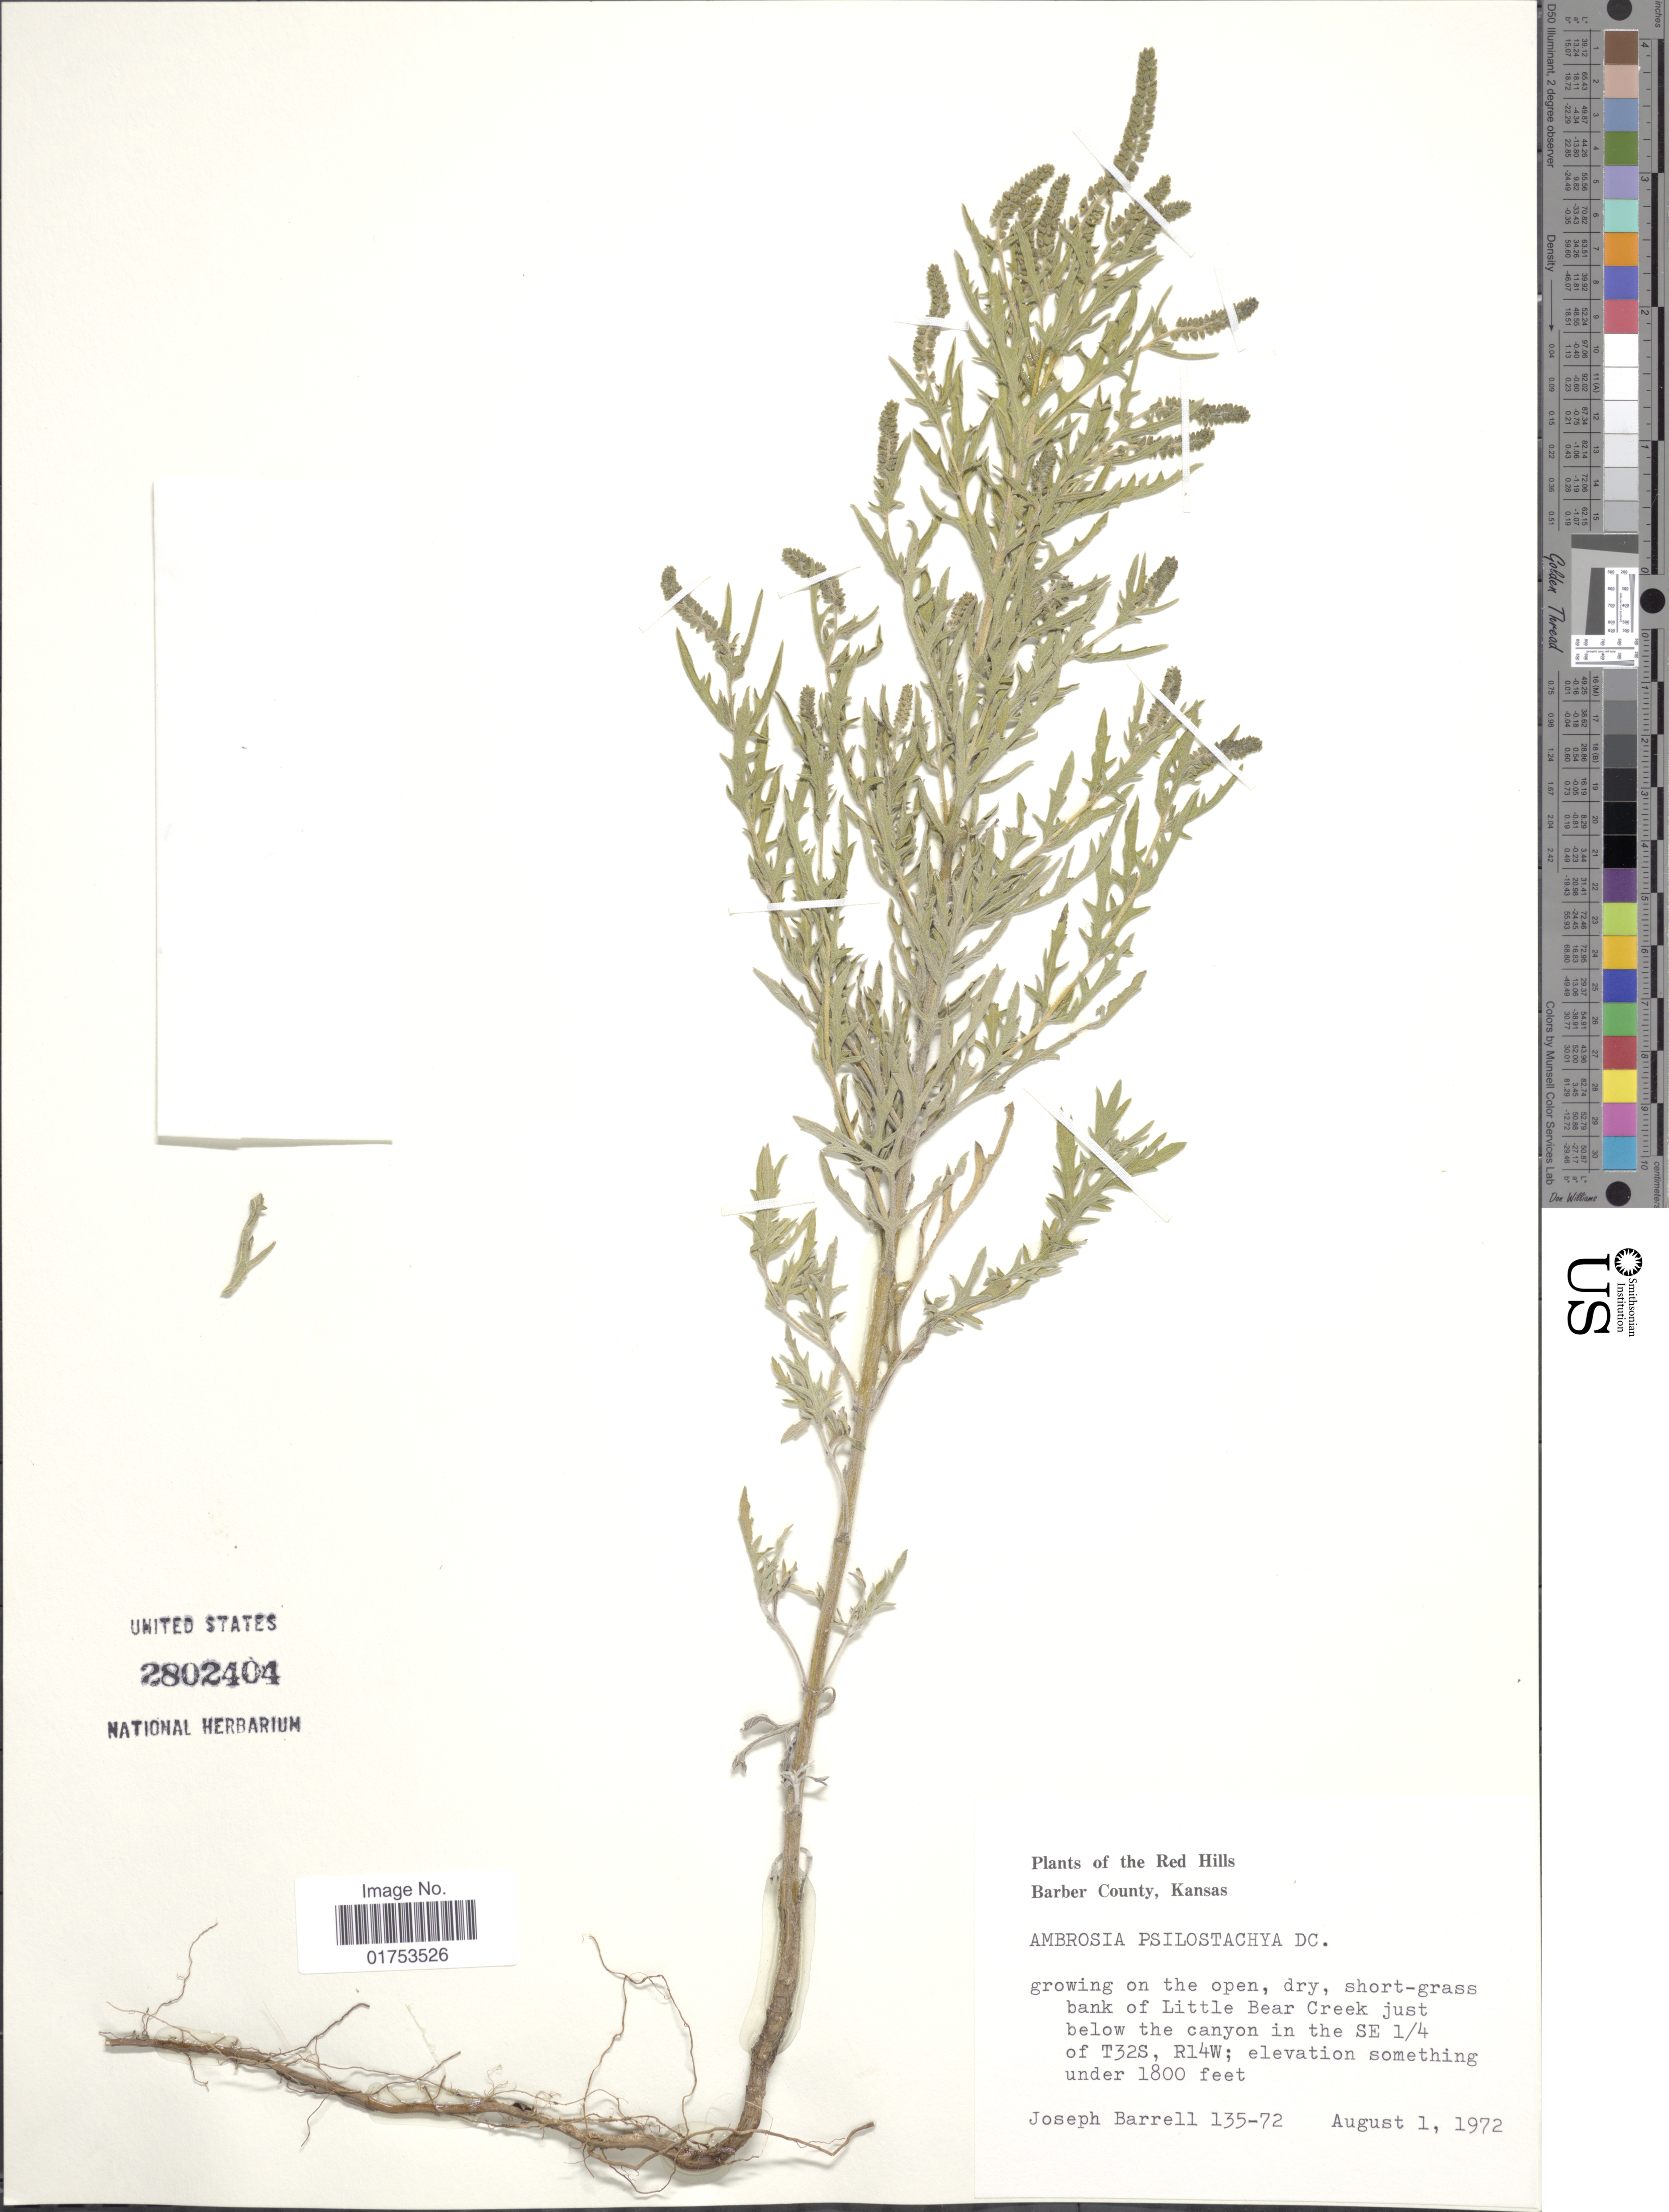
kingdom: Plantae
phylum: Tracheophyta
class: Magnoliopsida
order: Asterales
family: Asteraceae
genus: Ambrosia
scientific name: Ambrosia psilostachya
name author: DC.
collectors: J. Barrell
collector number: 135-72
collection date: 1972-08-01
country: United States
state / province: Kansas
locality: Red Hills, Barber Couny, short-grass bank of Little Bear Creek just below the canyon in the SE1/4 of T32SM R14W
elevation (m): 549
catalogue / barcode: US 2802404